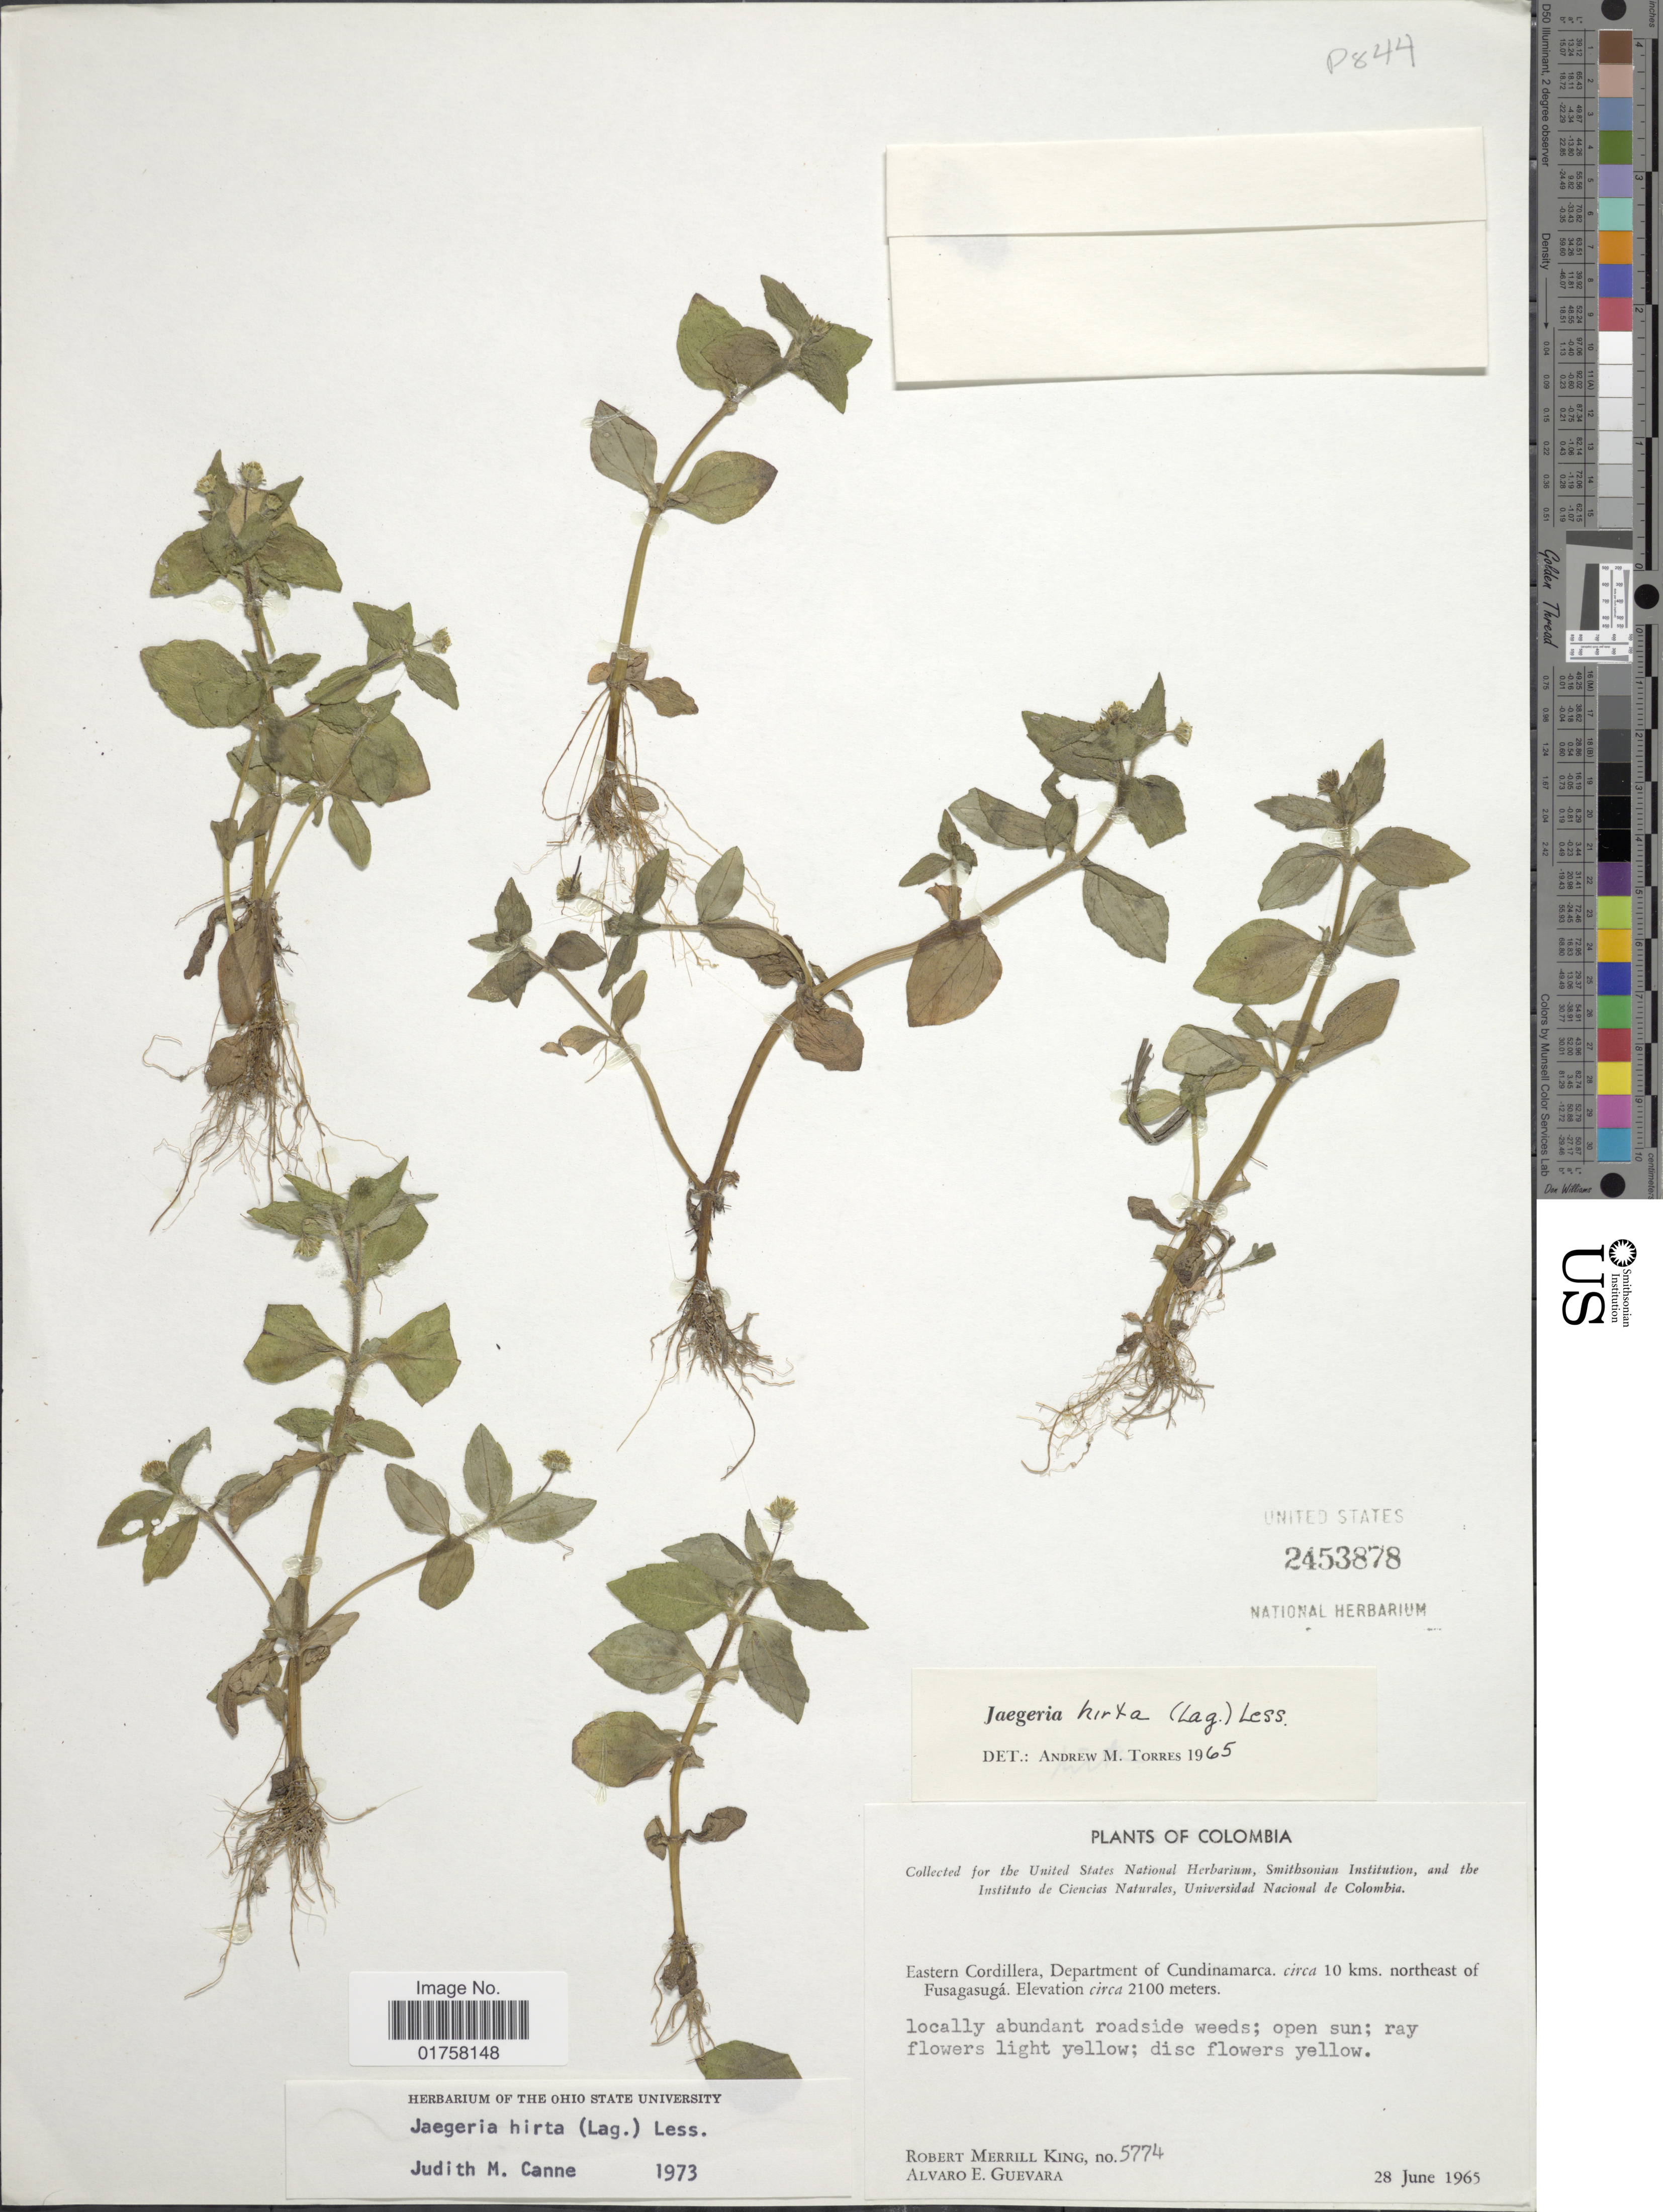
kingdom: Plantae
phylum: Tracheophyta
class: Magnoliopsida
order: Asterales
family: Asteraceae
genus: Jaegeria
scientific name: Jaegeria hirta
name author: (Lag.) Less.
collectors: R. M. King & A. E. Guevara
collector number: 5774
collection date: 1965-06-28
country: Colombia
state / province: Cundinamarca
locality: Eastern Cordillera, circa 10 kms. northeast of Fusagasugá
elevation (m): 2100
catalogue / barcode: US 2453878